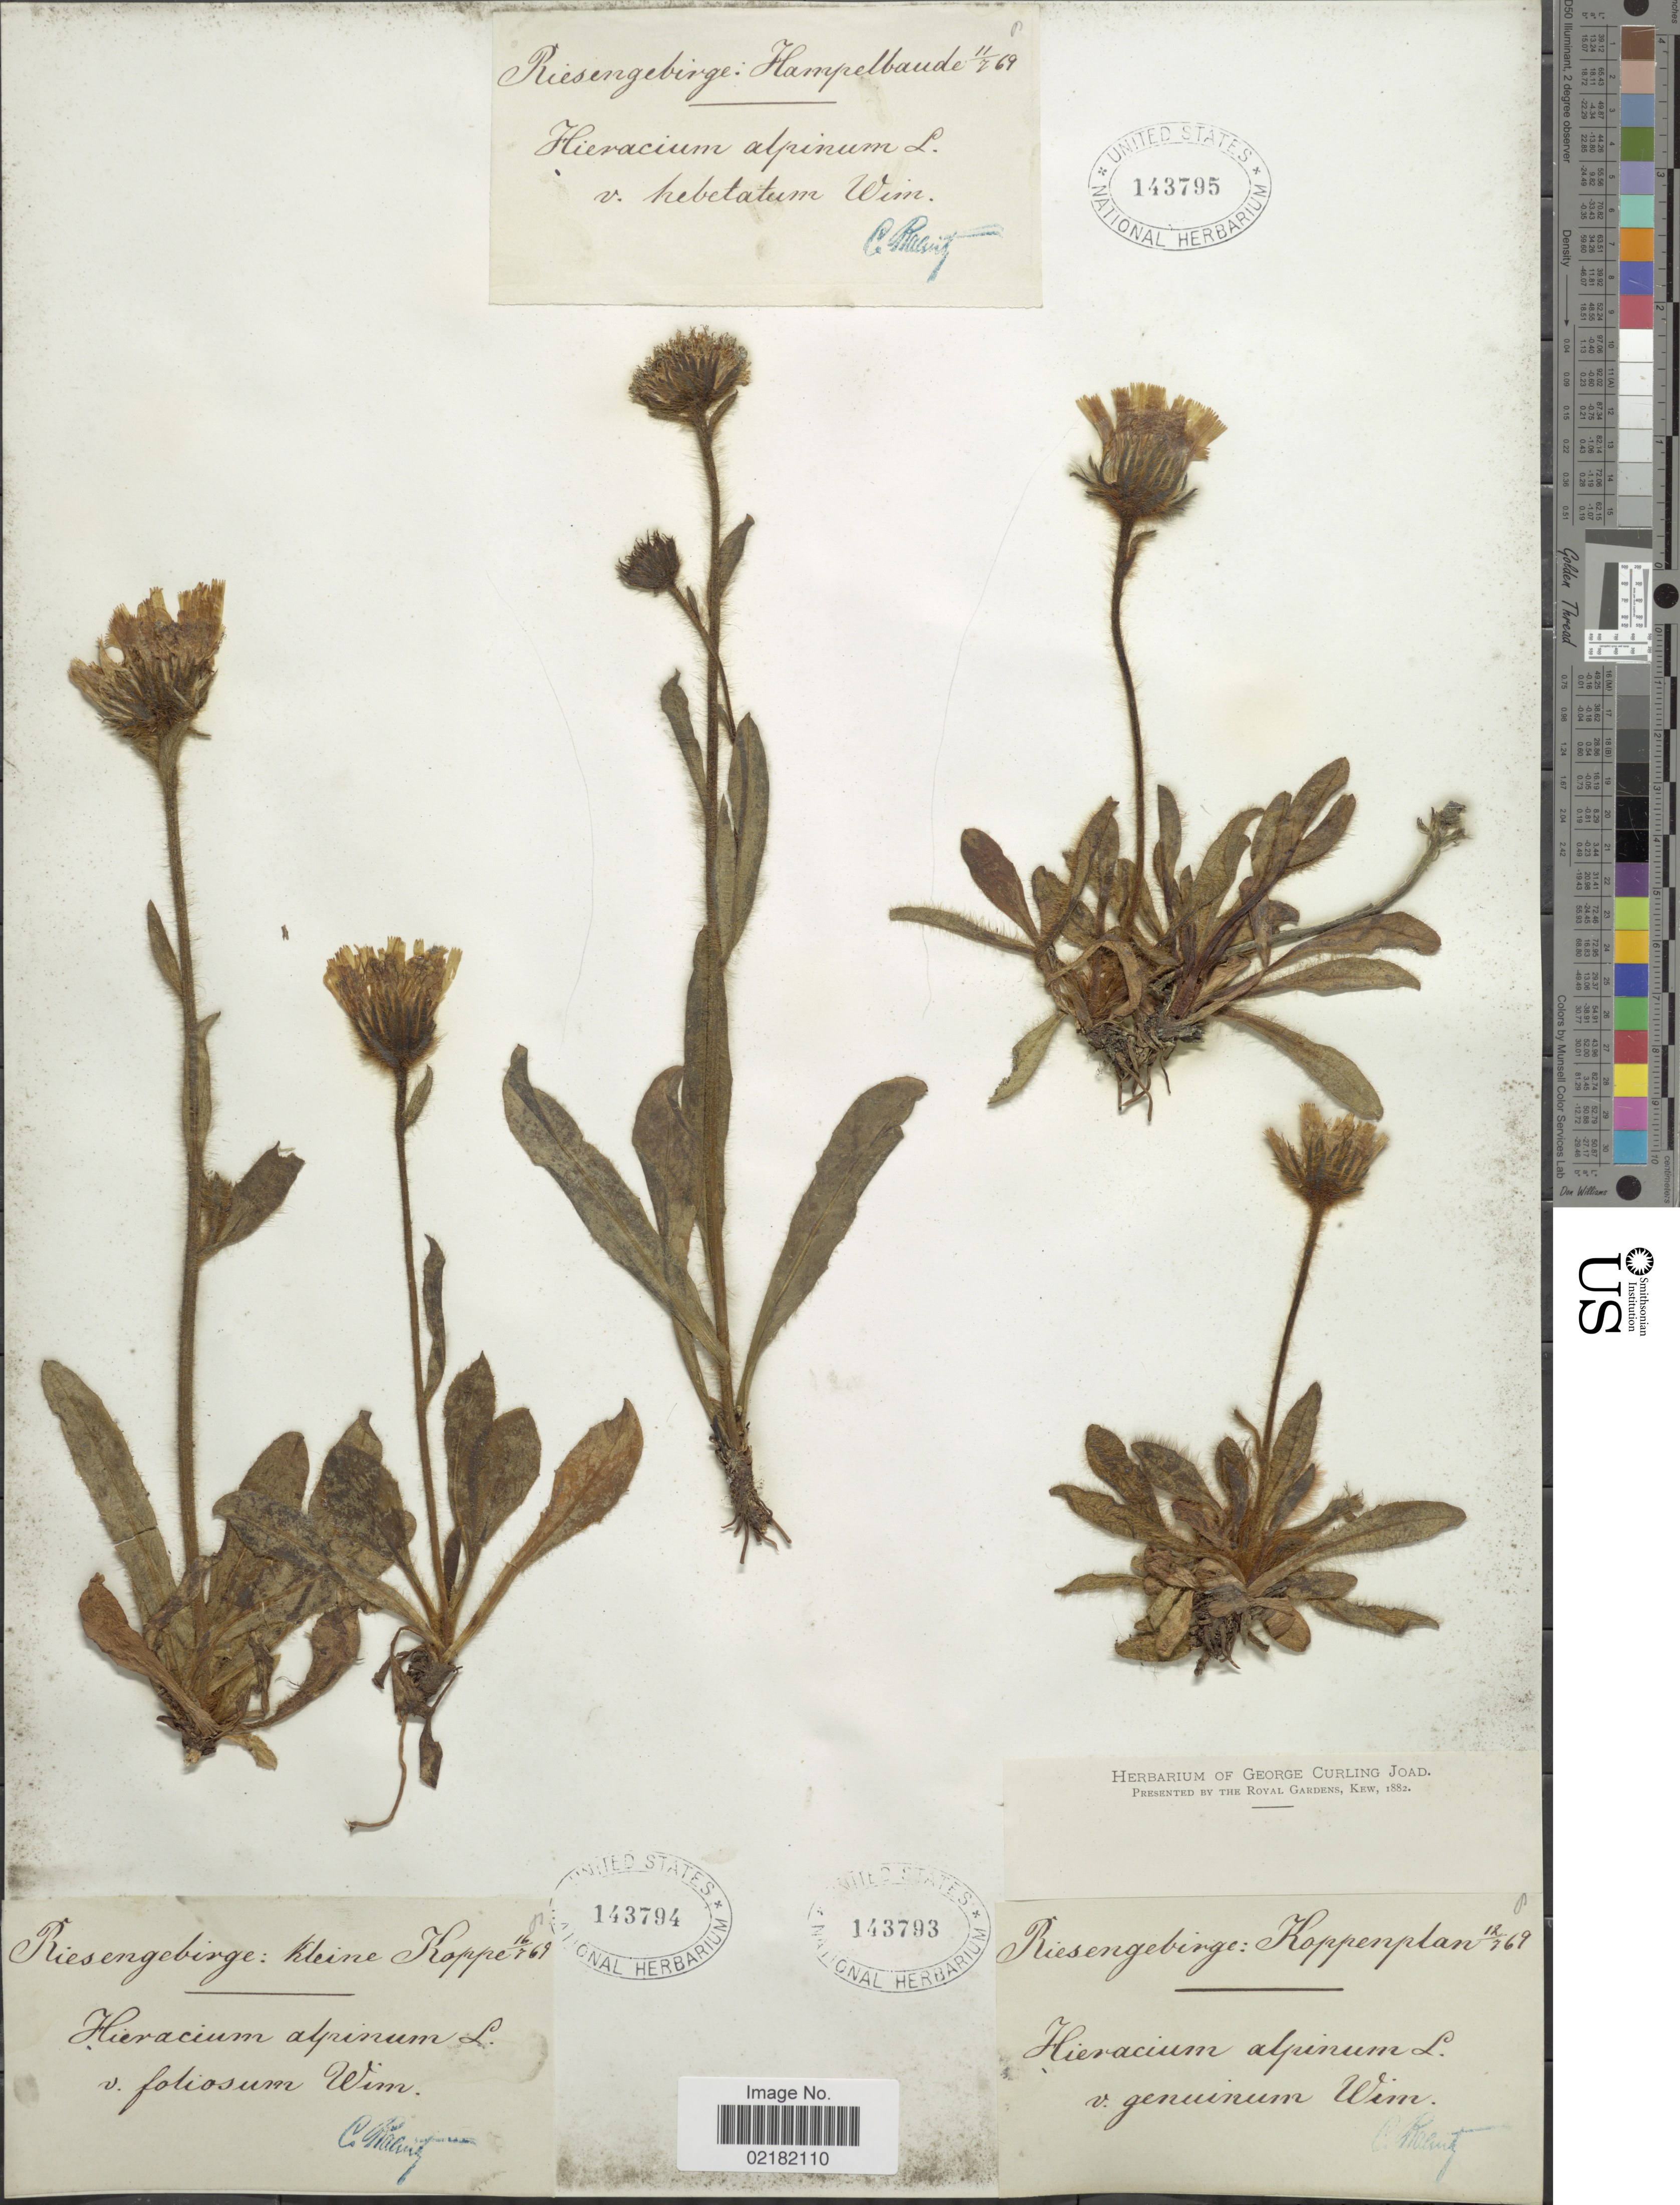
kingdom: Plantae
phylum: Tracheophyta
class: Magnoliopsida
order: Asterales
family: Asteraceae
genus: Hieracium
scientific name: Hieracium alpinum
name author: L.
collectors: C. Ralintz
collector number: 8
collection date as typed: Transcribed d/m/y: 16/7/69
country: Poland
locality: Riesengebirge: Kleine Kloppe.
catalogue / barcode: US 143794-2